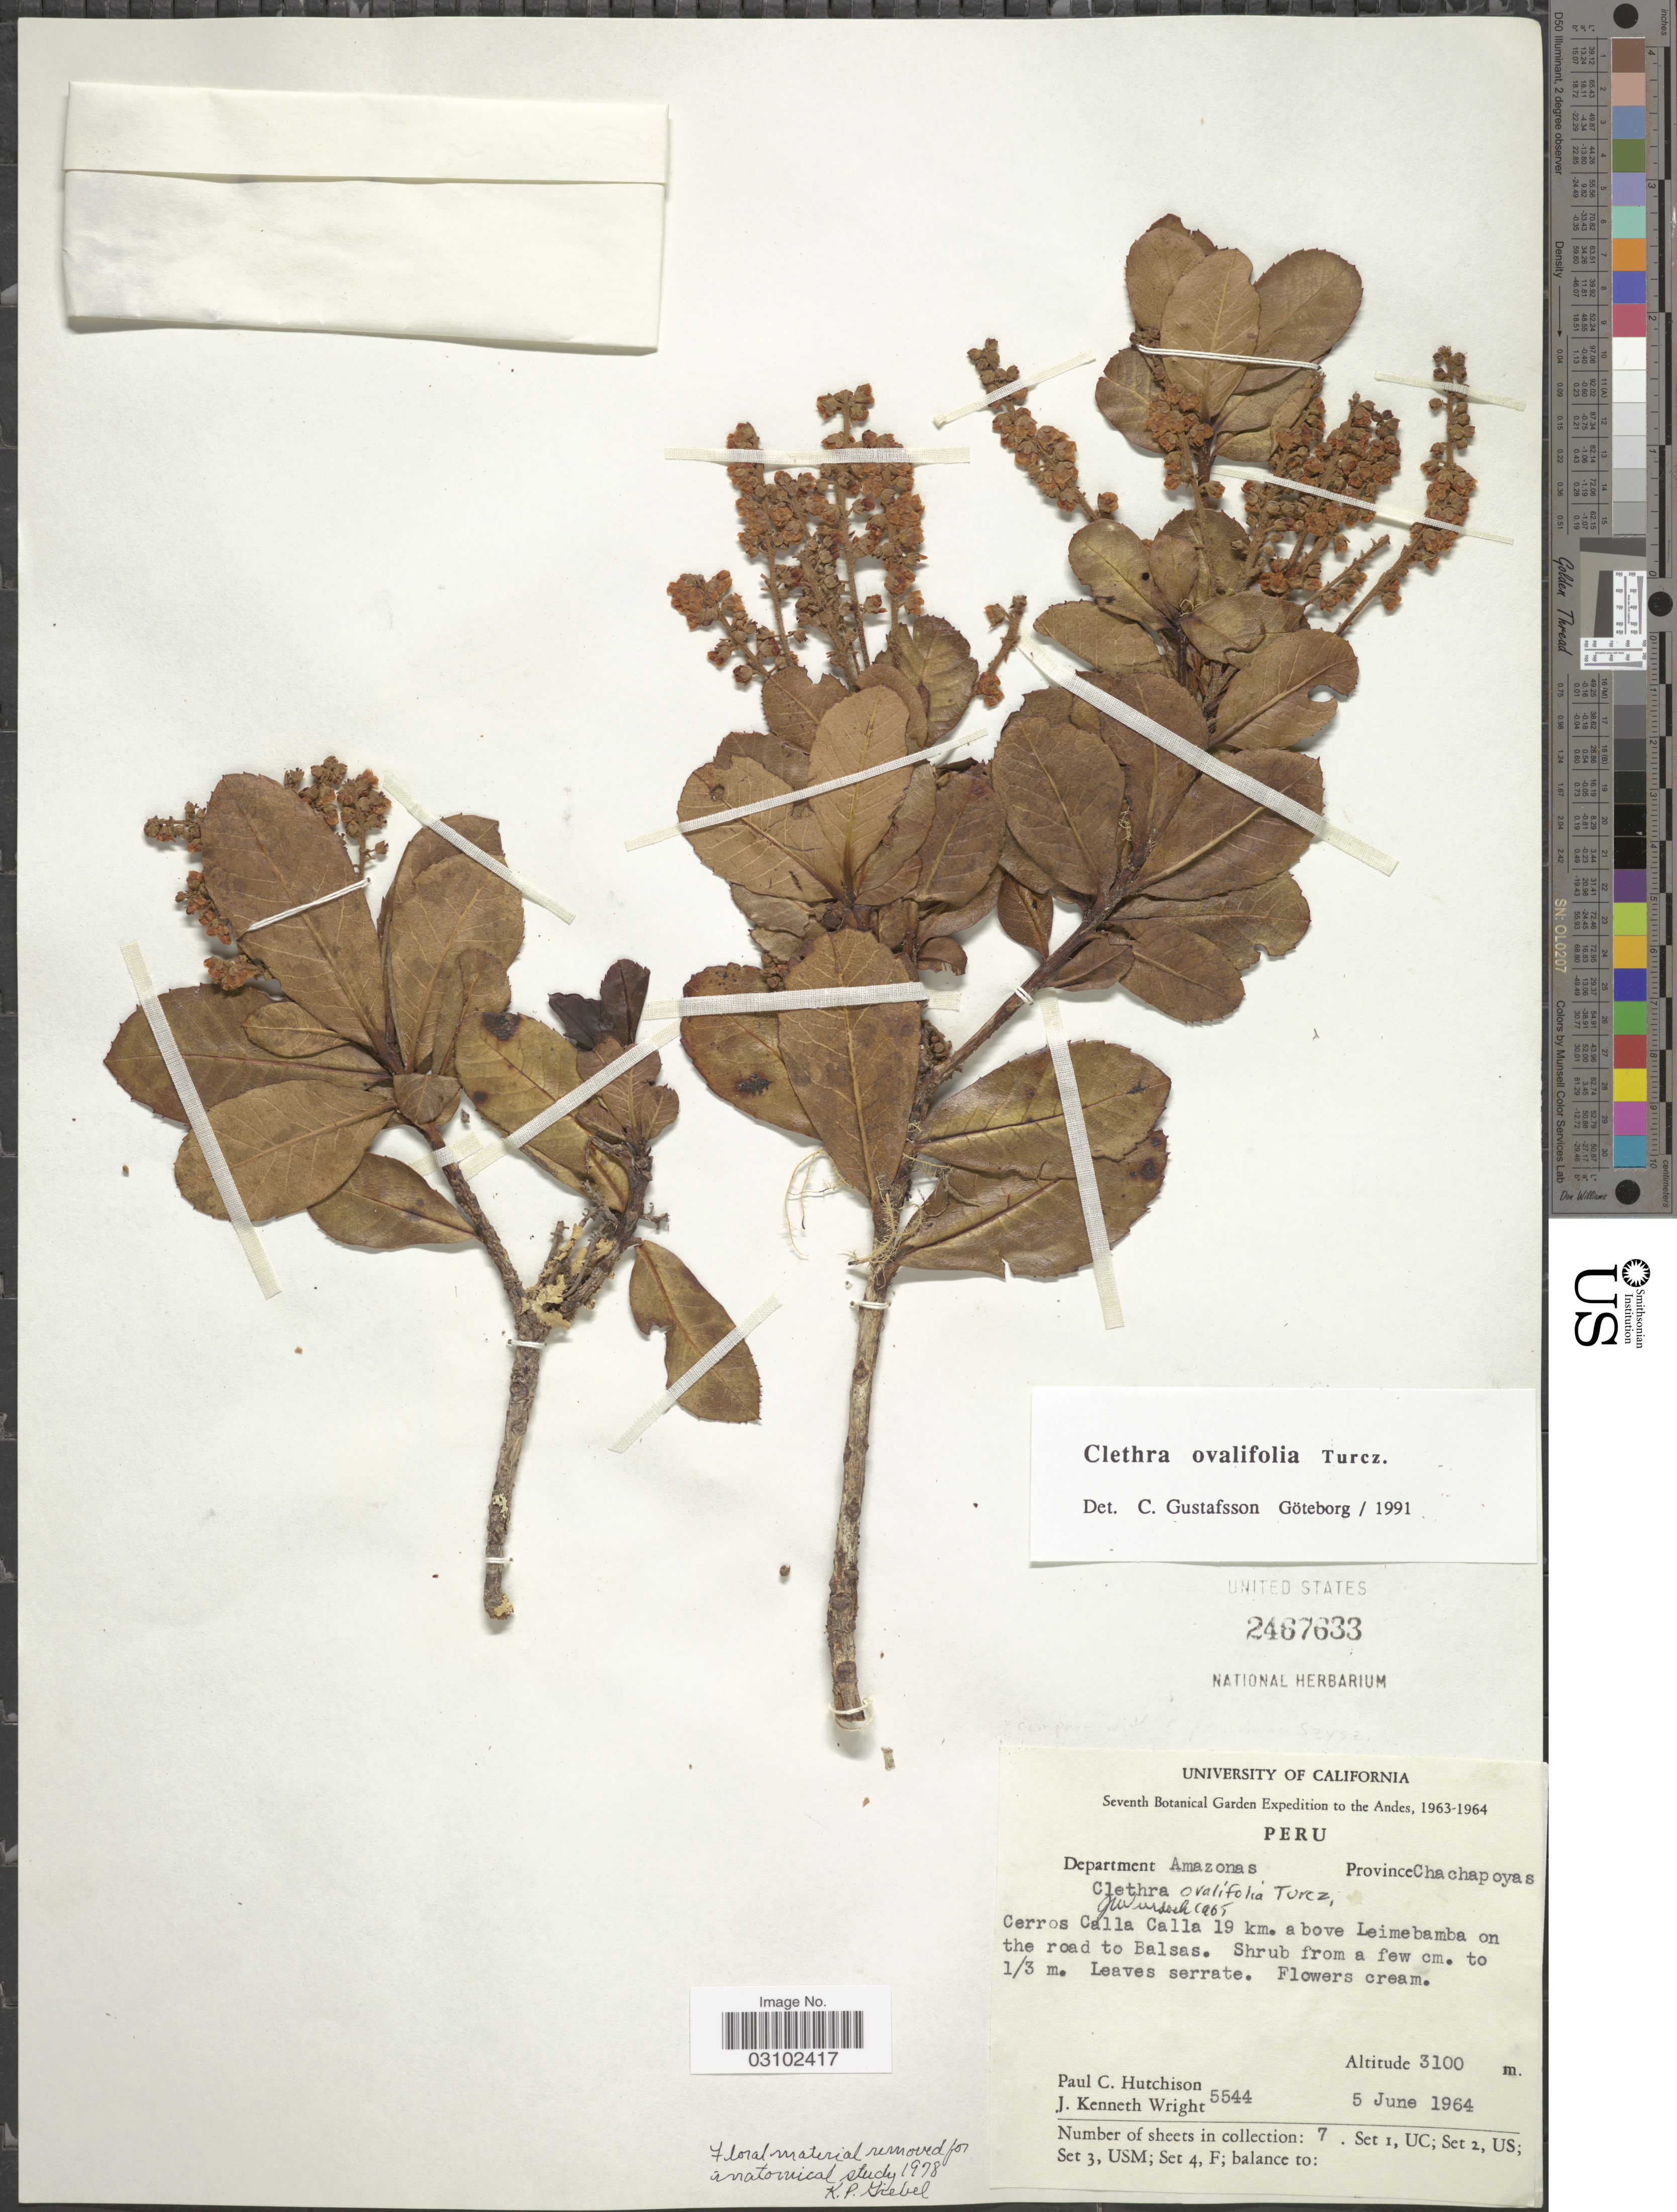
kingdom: Plantae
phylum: Tracheophyta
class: Magnoliopsida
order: Ericales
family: Clethraceae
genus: Clethra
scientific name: Clethra ovalifolia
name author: Turcz.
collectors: P. C. Hutchison & J. K. Wright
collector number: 5544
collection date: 1964-06-05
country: Peru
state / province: Amazonas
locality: The Andes, Department Amazonas, Province Chachapoyas, Cerros Calla Calla 19 km. above Leimebamba on the road to Balsas.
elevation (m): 3100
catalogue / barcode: US 2467633